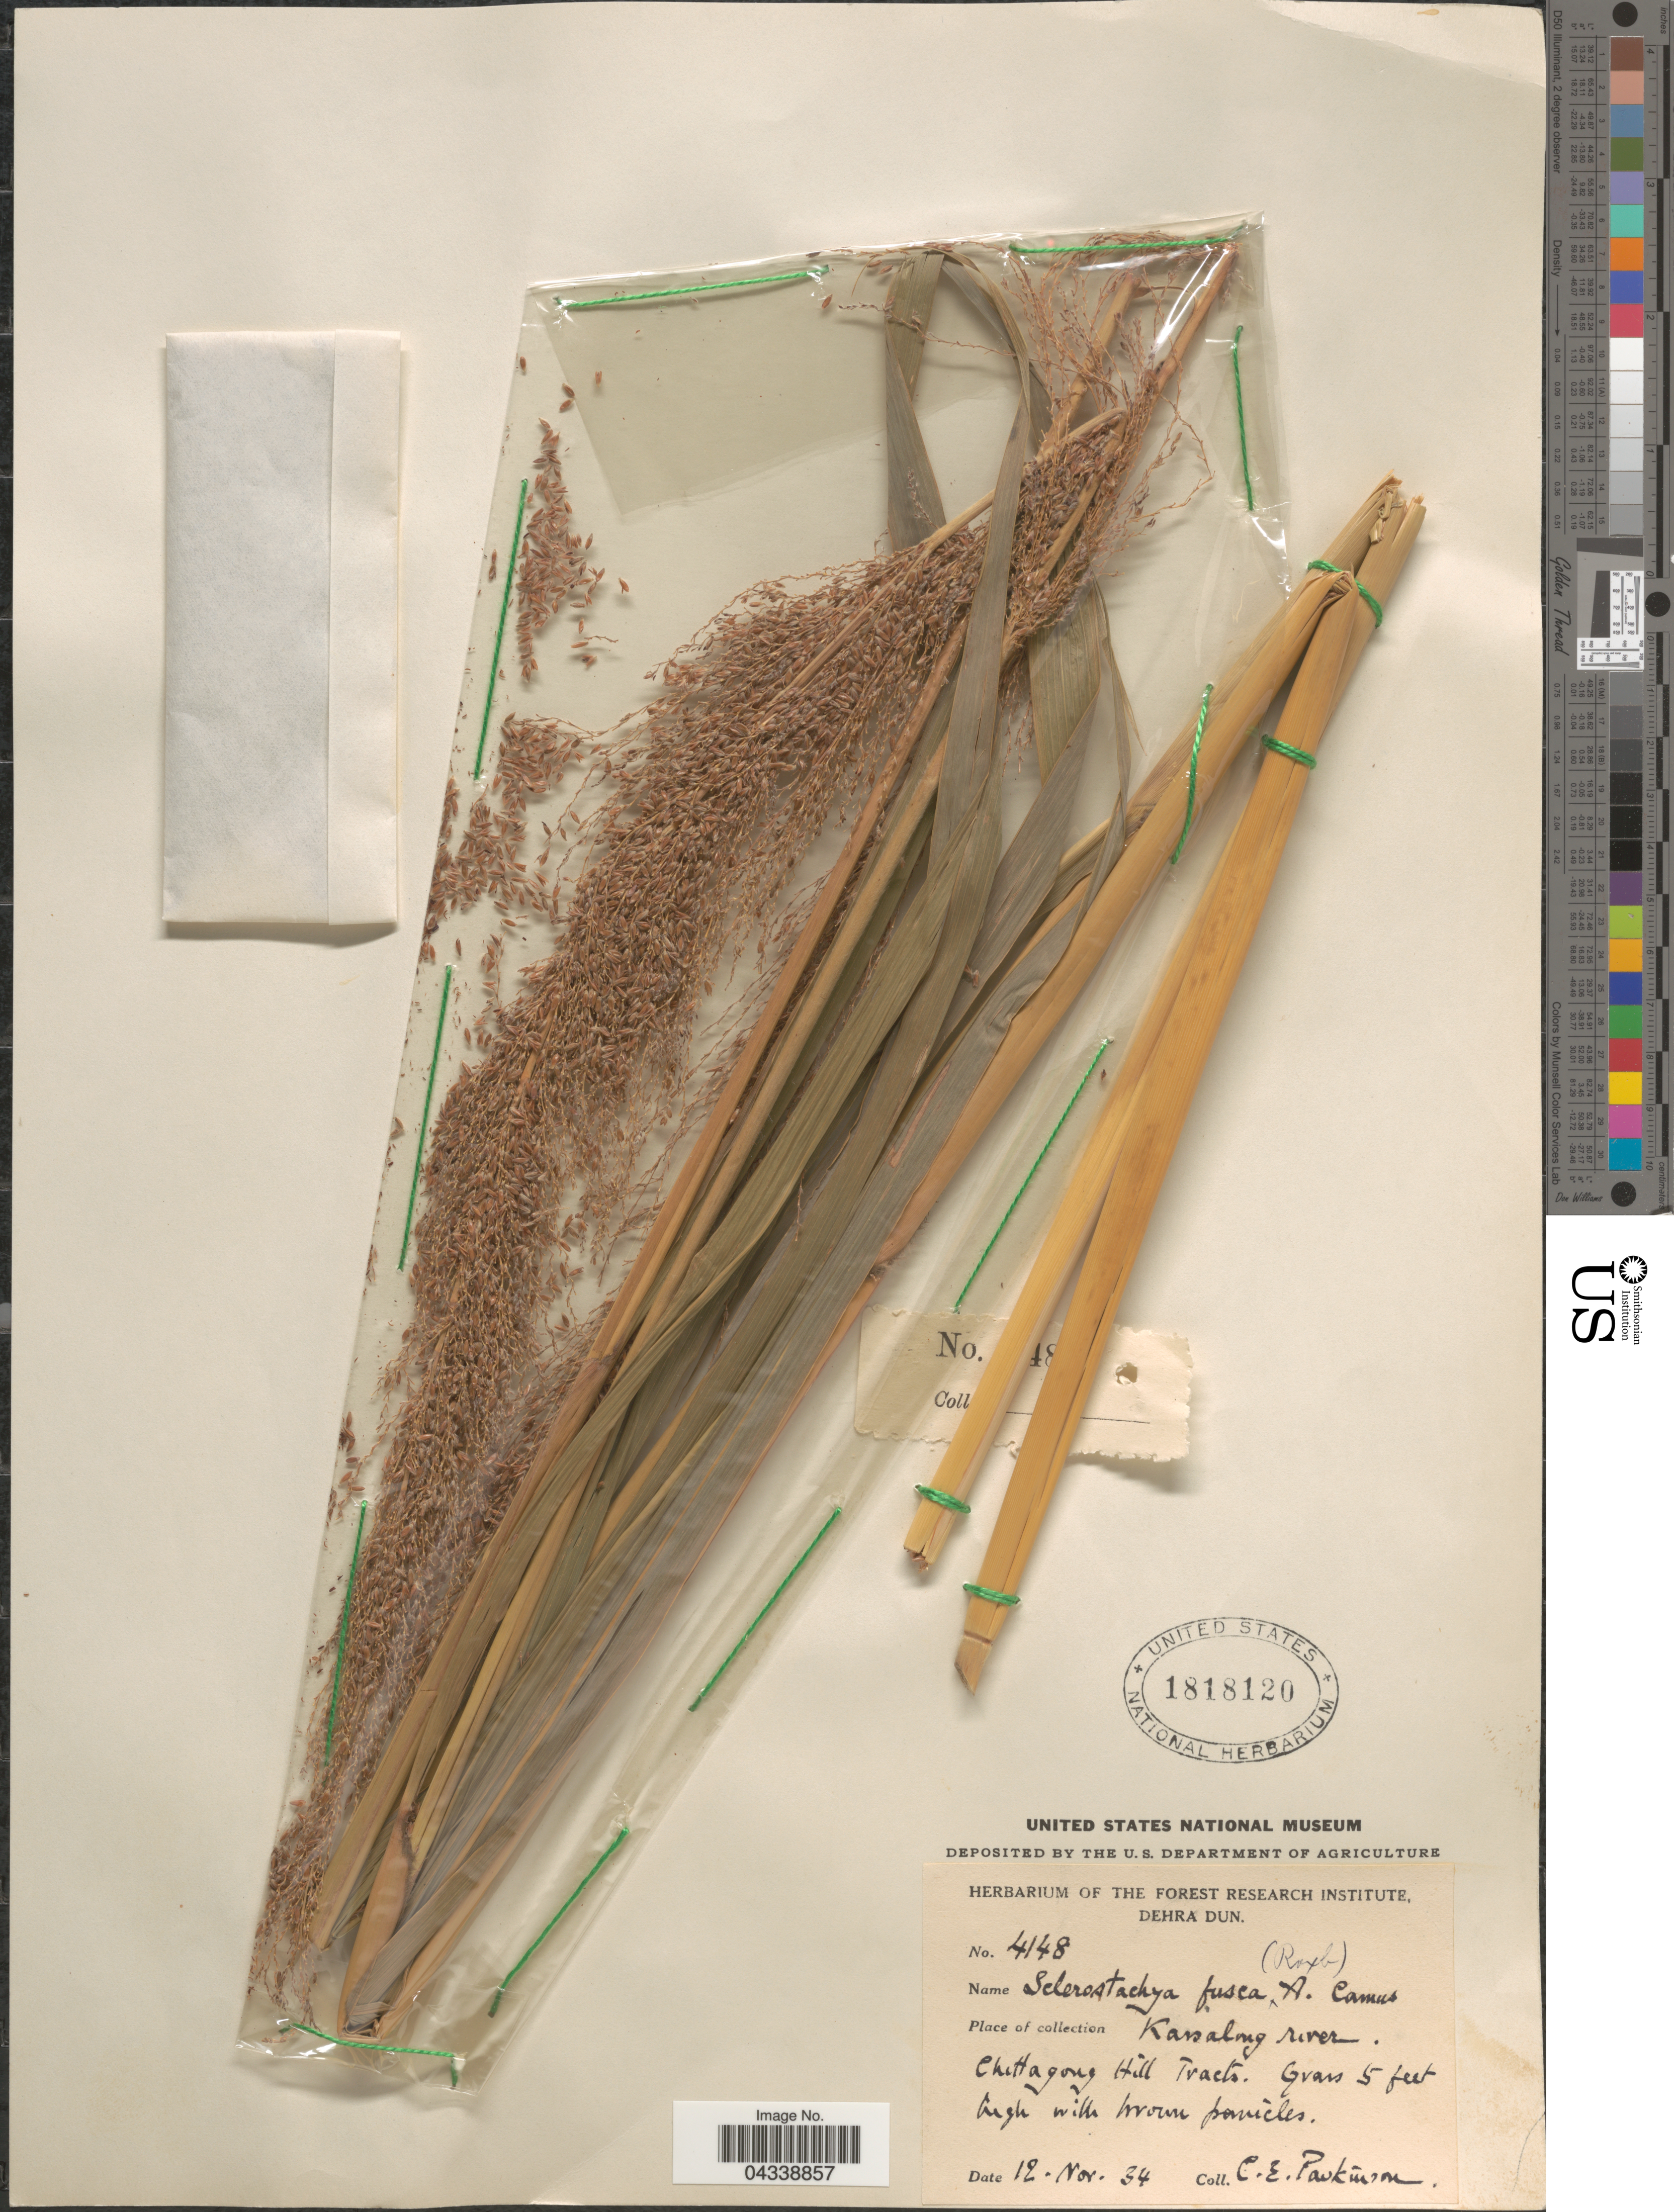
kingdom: Plantae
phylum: Tracheophyta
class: Liliopsida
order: Poales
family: Poaceae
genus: Sclerostachya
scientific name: Sclerostachya fusca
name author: A. Camus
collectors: C. E. Parkinson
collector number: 4148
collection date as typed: Transcribed d/m/y: 12/11/34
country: Bangladesh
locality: Kassalong river. Chittagong Hill Tracts.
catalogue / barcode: US 1818120